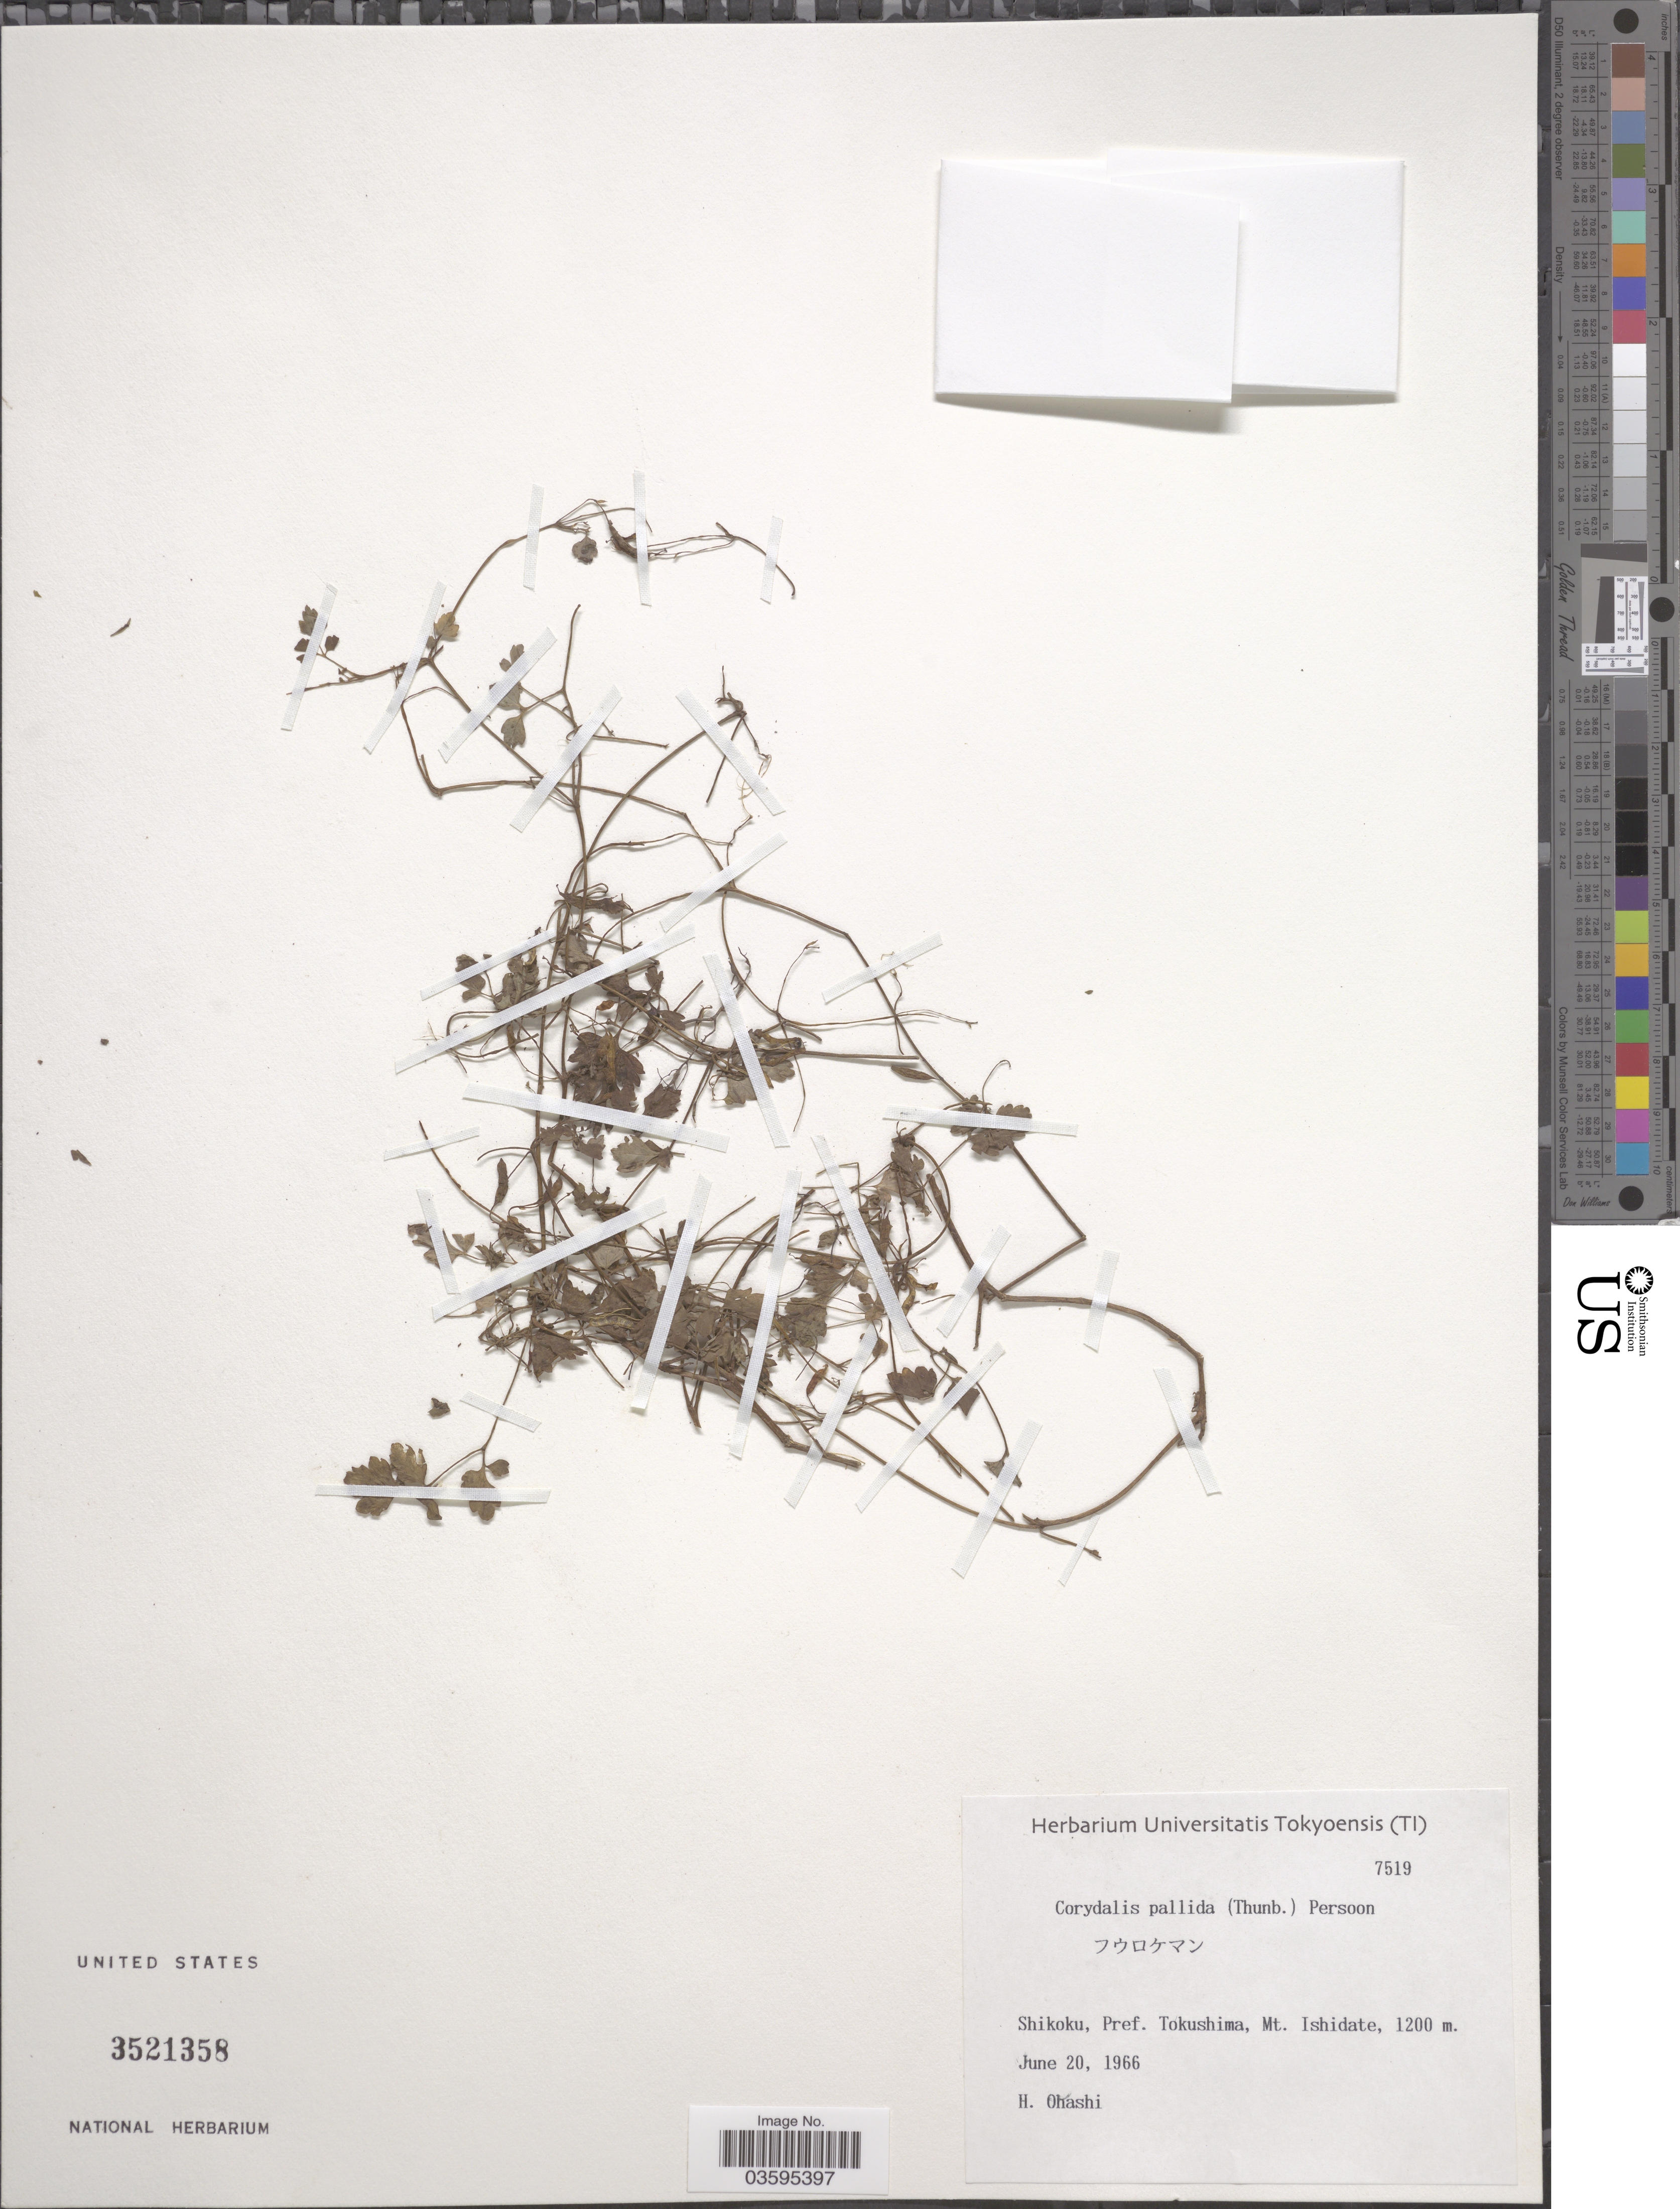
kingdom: Plantae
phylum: Tracheophyta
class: Magnoliopsida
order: Ranunculales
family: Papaveraceae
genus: Corydalis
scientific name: Corydalis pallida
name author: (Thunb.) Pers.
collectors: H. Ohashi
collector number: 7519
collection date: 1966-06-20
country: Japan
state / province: Tokusima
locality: Shikoku, Pref. Tokushima, Mt. Ishidate.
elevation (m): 1200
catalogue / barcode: US 3521358